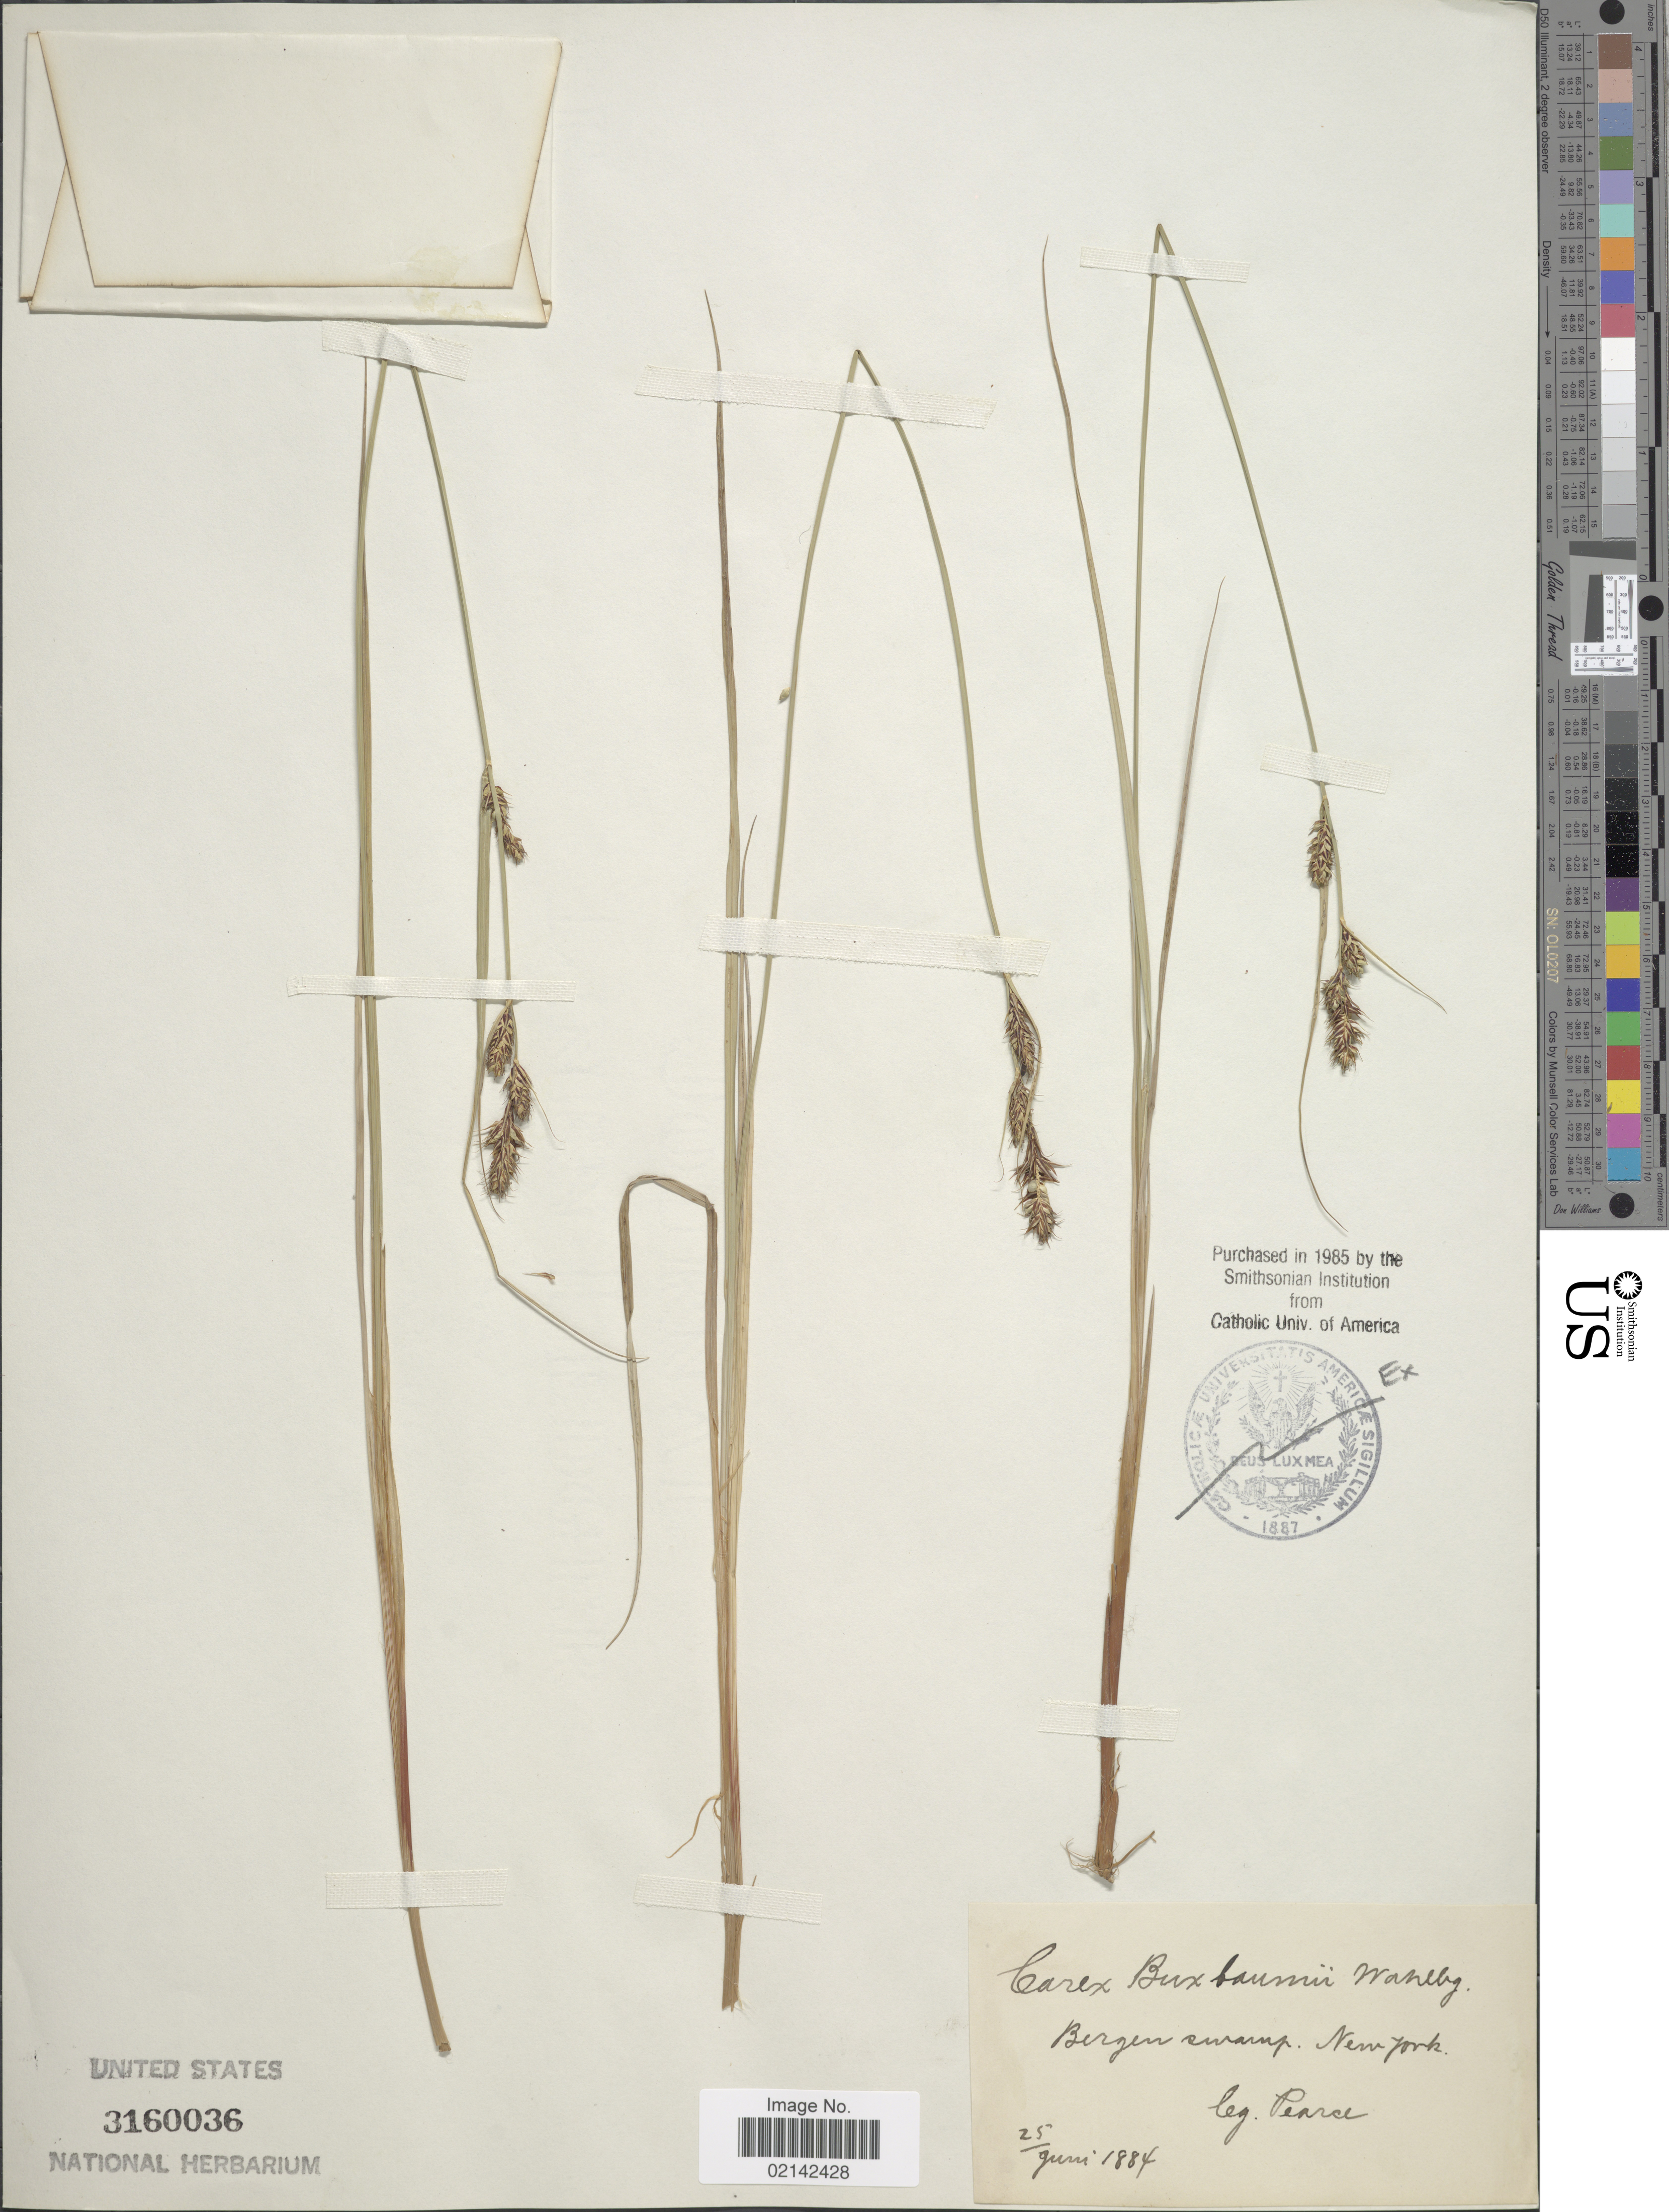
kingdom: Plantae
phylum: Tracheophyta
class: Liliopsida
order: Poales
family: Cyperaceae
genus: Carex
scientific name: Carex buxbaumii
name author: Wahlenb.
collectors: -. Pearce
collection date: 1884-06-25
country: United States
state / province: New York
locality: Bergen swamp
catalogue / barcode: US 3160036